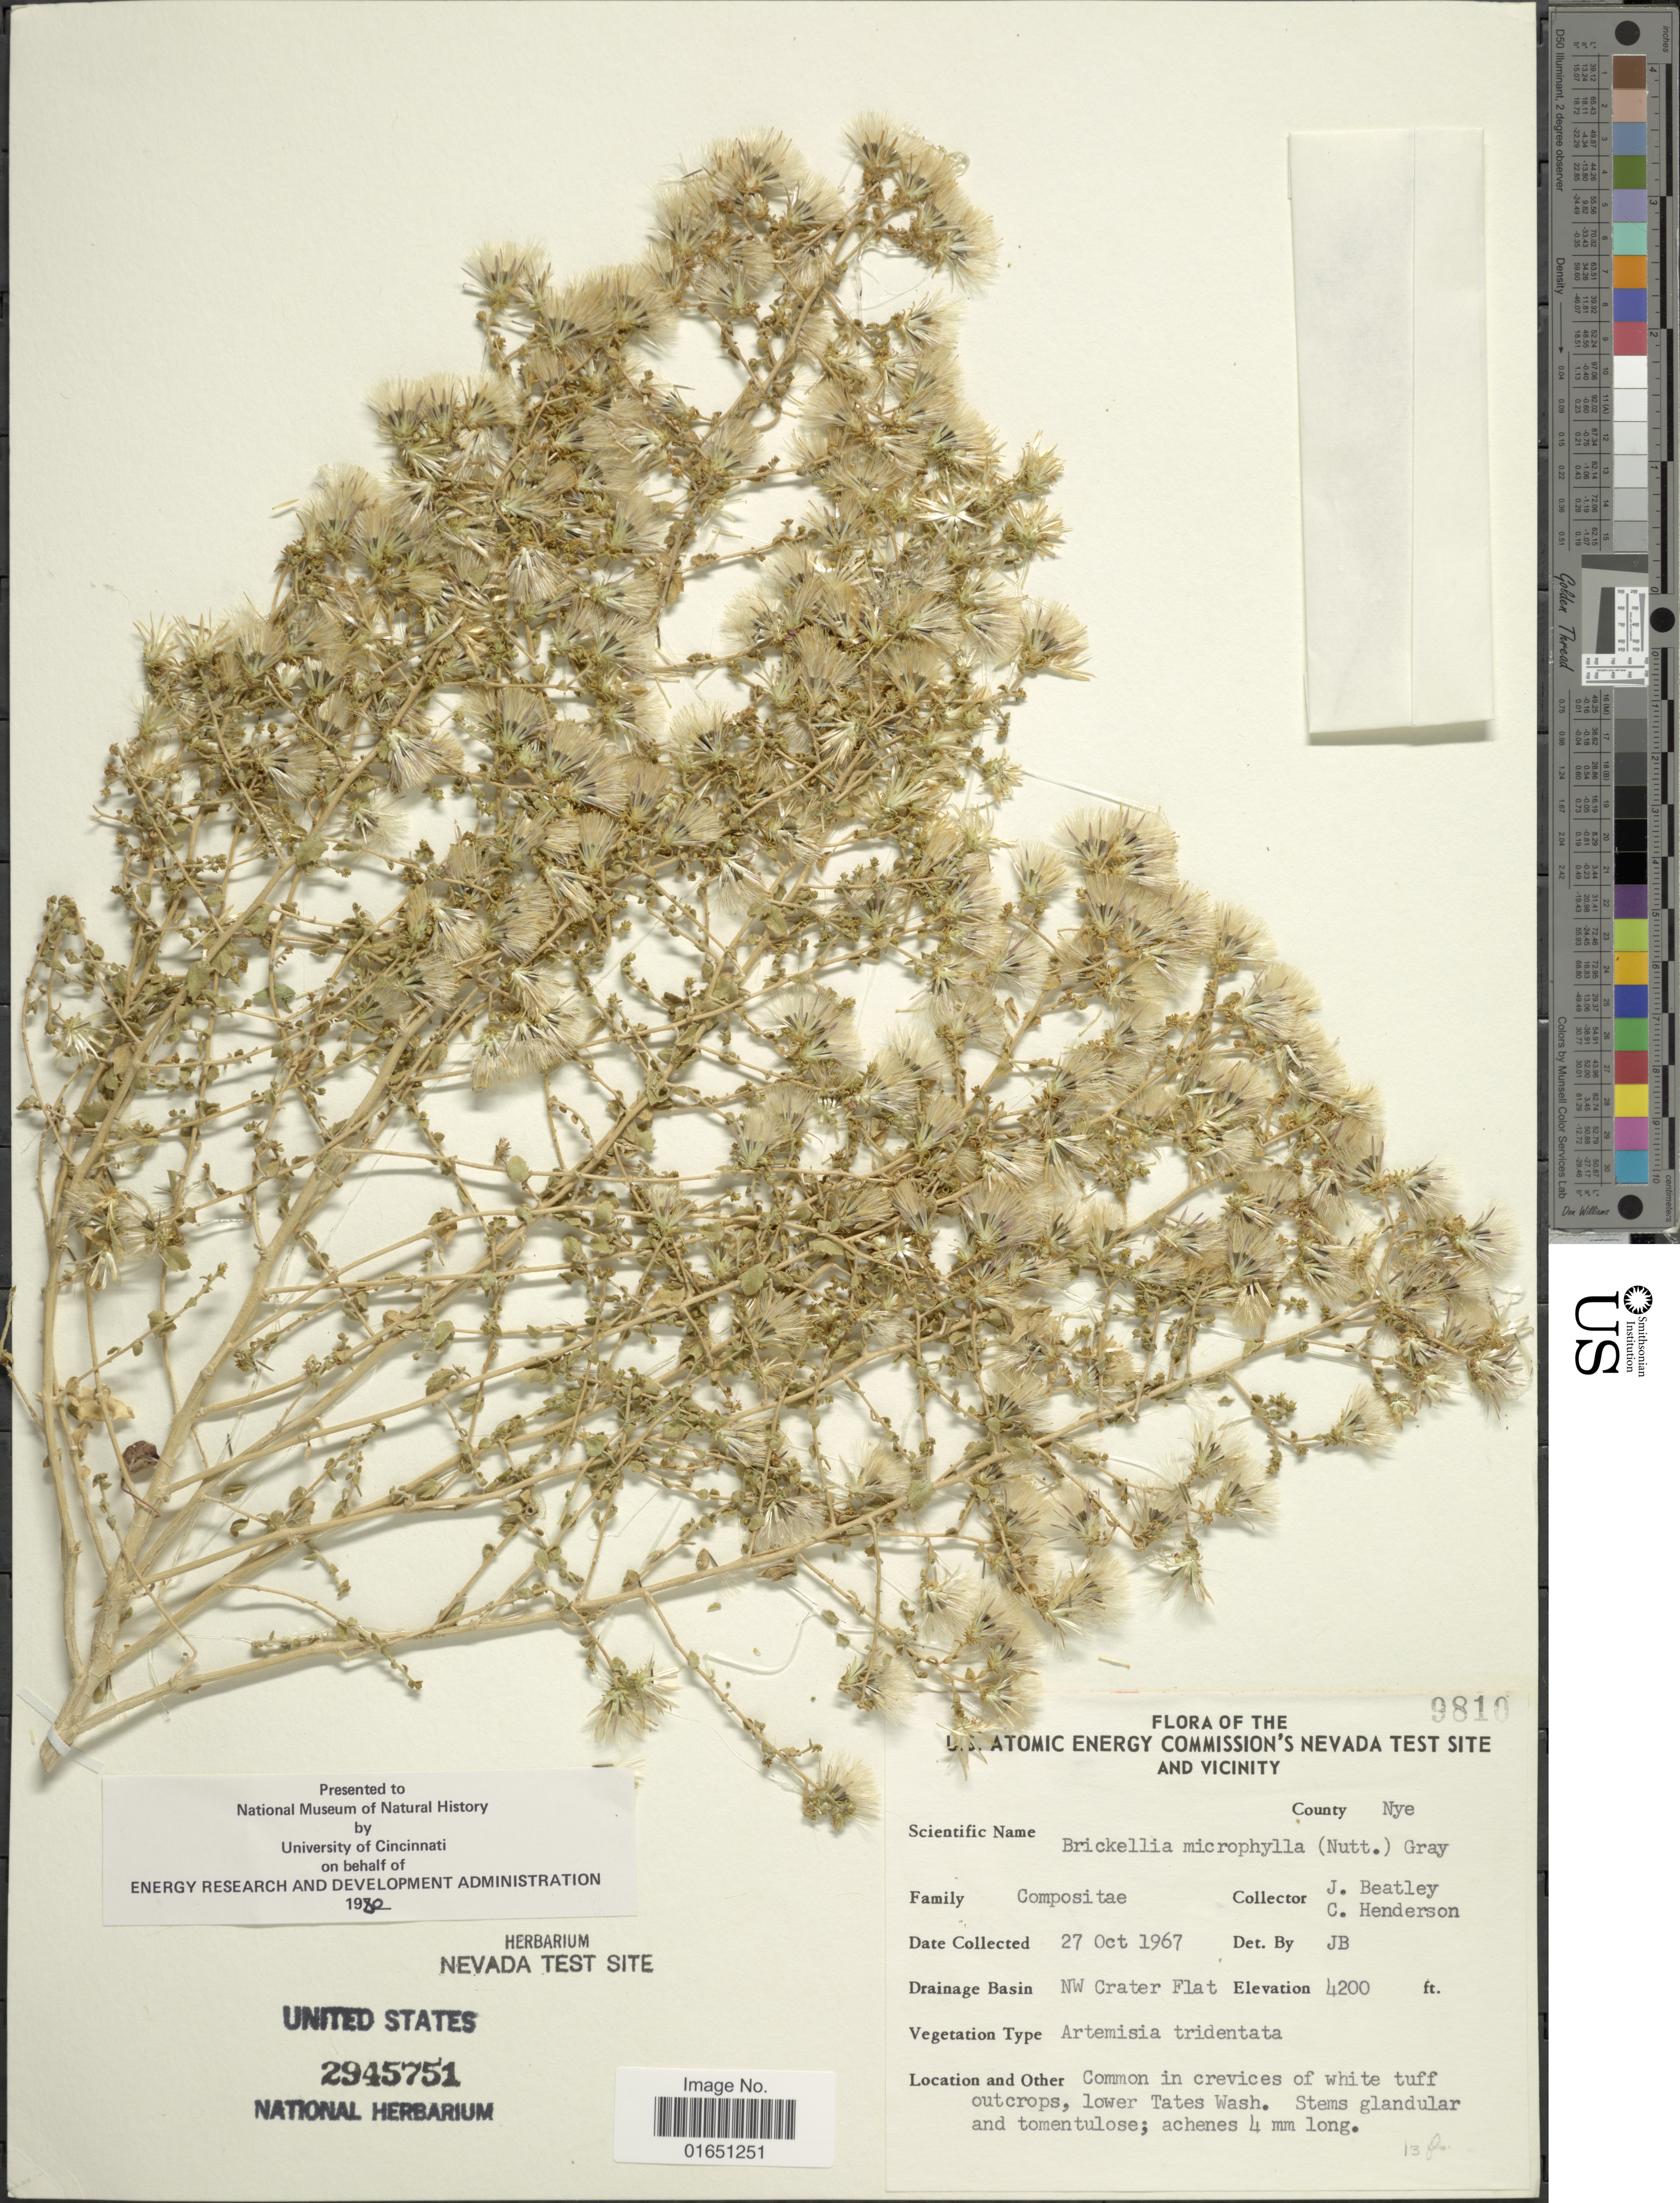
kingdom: Plantae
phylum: Tracheophyta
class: Magnoliopsida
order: Asterales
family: Asteraceae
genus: Brickellia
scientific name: Brickellia microphylla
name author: (Nutt.) A. Gray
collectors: J. C. Beatley & C. Henderson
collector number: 9810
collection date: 1967-10-27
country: United States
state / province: Nevada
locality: U. S. Atomic Energy Commission's Nevada Test Site and Vicinity, County Nye, Drainage Basin: NW Crater Flat, Common in crevices of white tuff outcrops, lower Tates Wash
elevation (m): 1280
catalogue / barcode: US 2945751